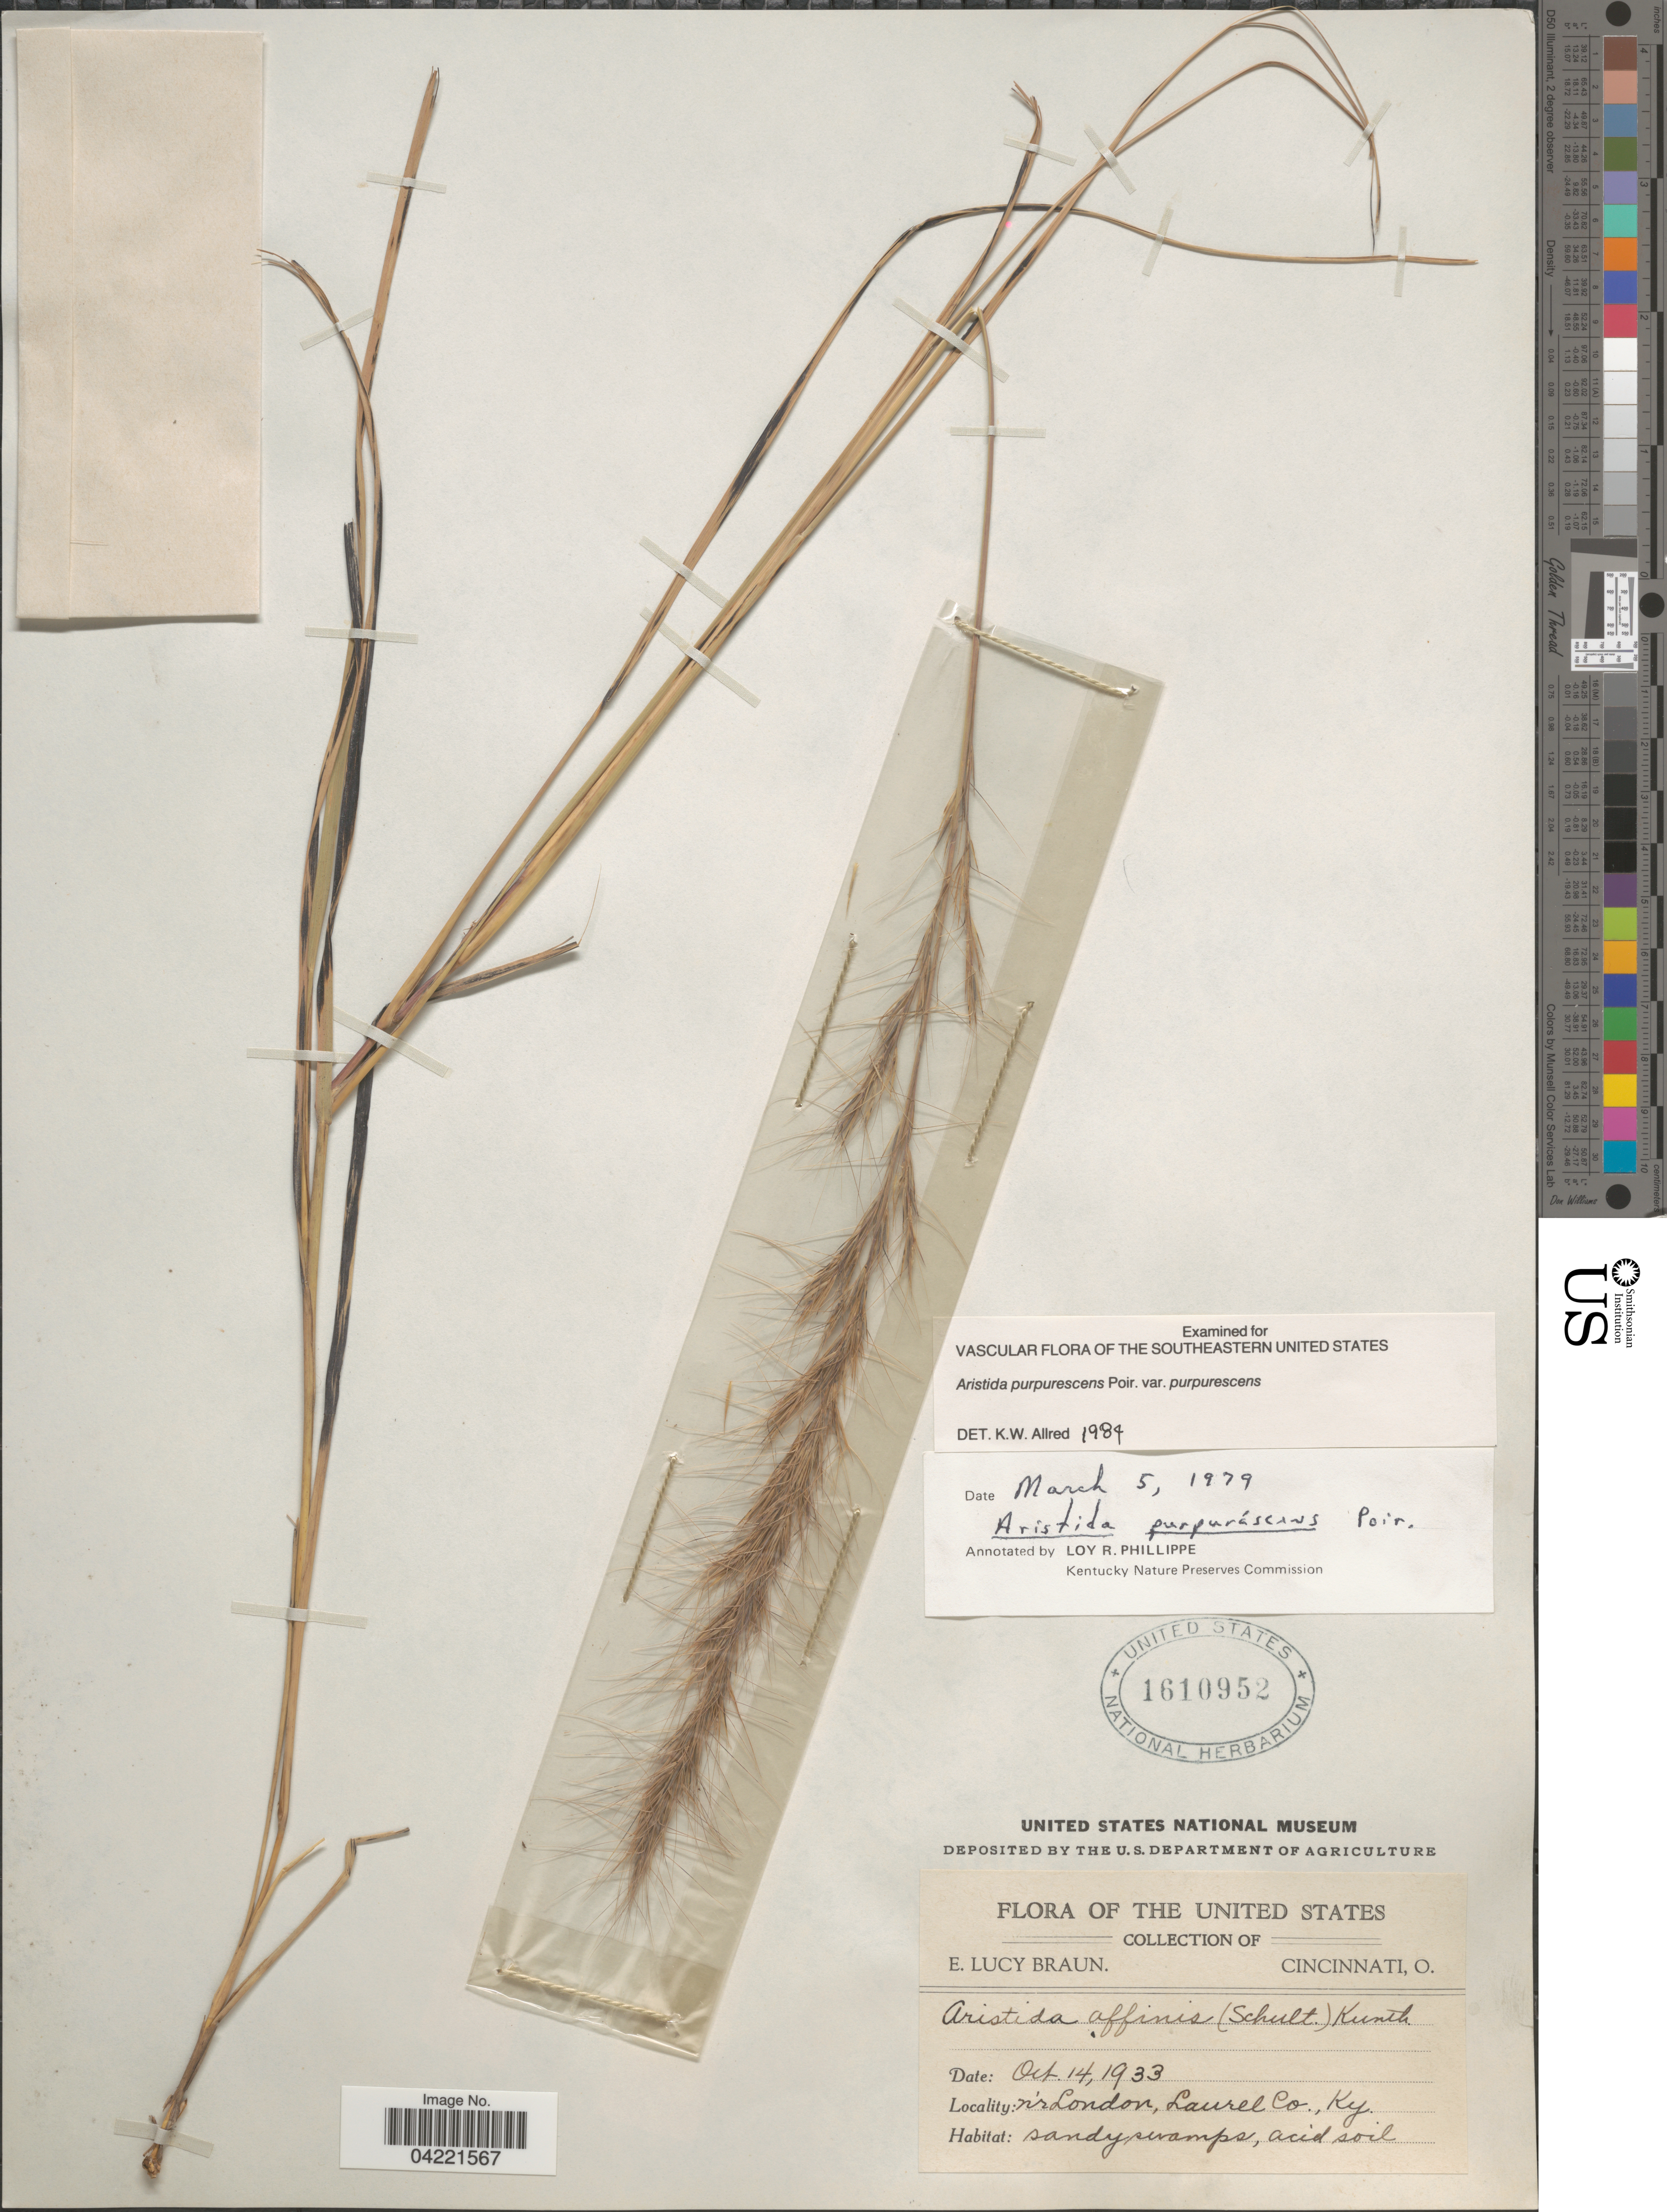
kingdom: Plantae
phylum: Tracheophyta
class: Liliopsida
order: Poales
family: Poaceae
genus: Aristida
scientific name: Aristida purpurascens var. purpurescens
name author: Poir.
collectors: E. L. Braun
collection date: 1933-10-14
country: United States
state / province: Kentucky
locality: N'r London, Laurel Co.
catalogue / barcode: US 1610952